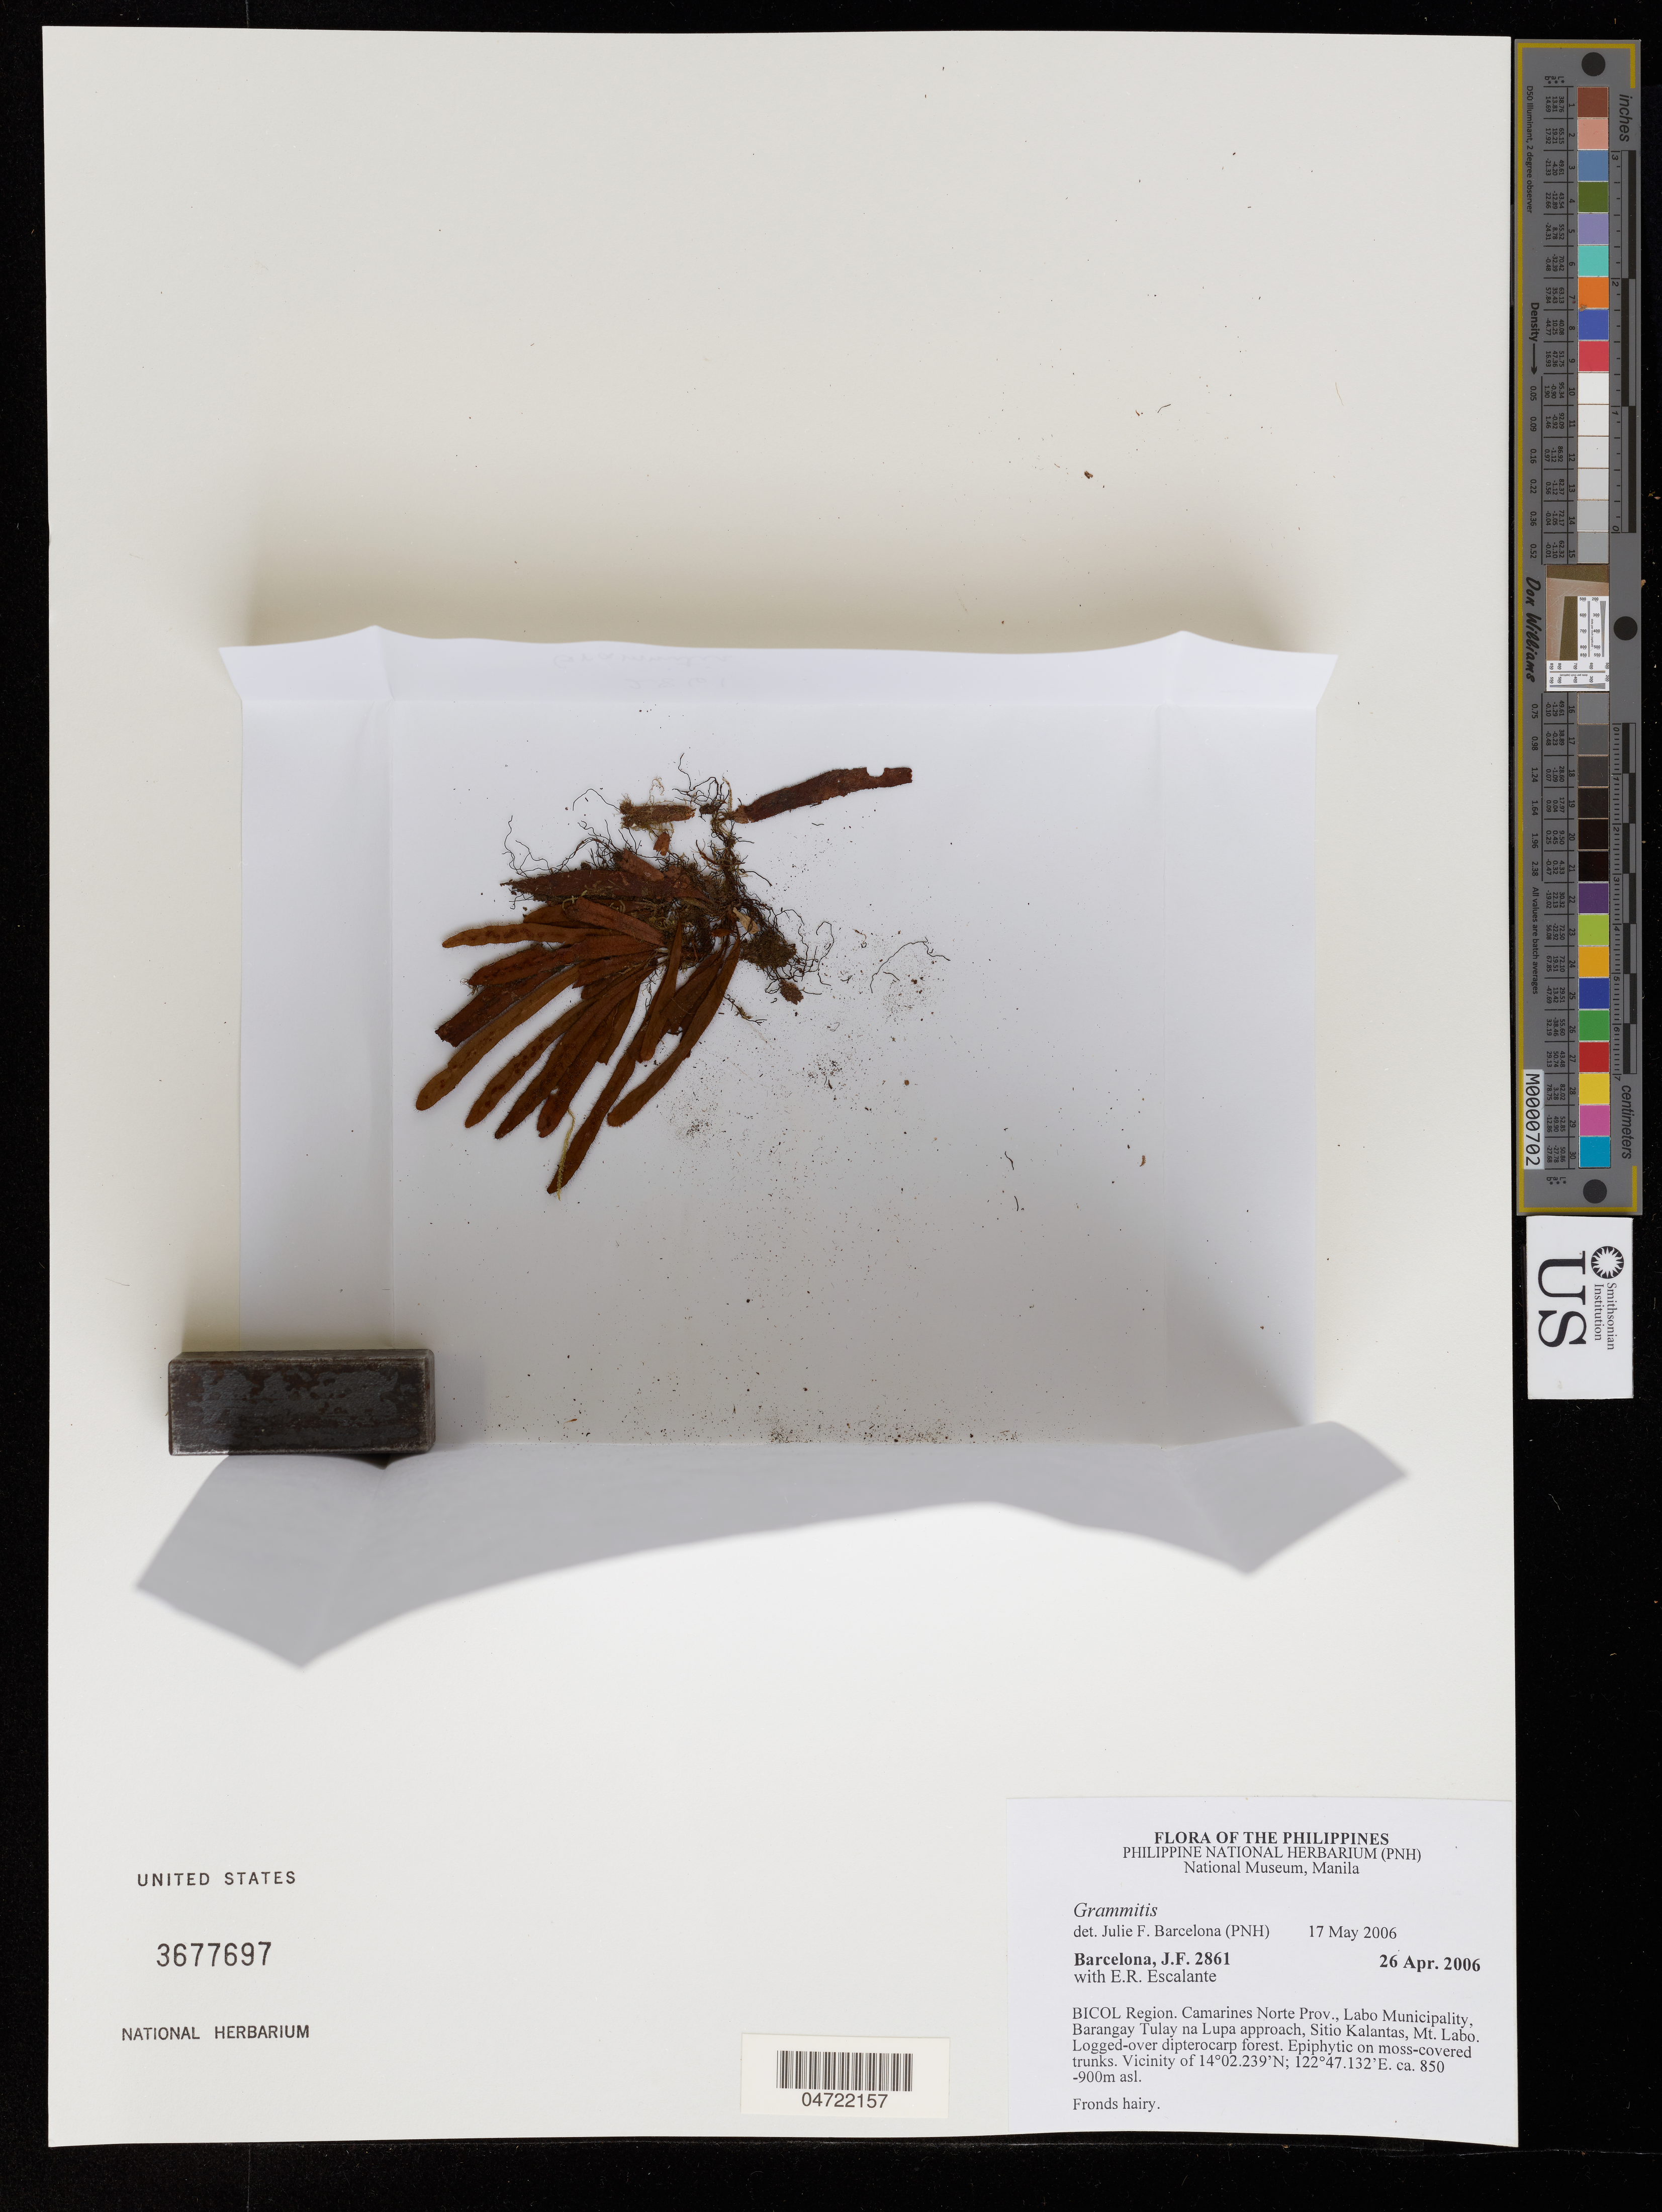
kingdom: Plantae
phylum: Tracheophyta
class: Polypodiopsida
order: Polypodiales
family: Polypodiaceae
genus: Grammitis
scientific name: Grammitis sp.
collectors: J. F. Barcelona & E. Escalante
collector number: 2861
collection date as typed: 26 Apr 2006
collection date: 2006-04-26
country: Philippines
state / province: Bicol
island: Luzon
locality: Bicol Region. Camarines Norte Prov., Labo Municipality, Barangay Tulay na Lupa approach, Sitio Kalantas, Mt. Labo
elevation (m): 850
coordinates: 14 02.239 N, 122 47.132 E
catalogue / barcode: US 3677697